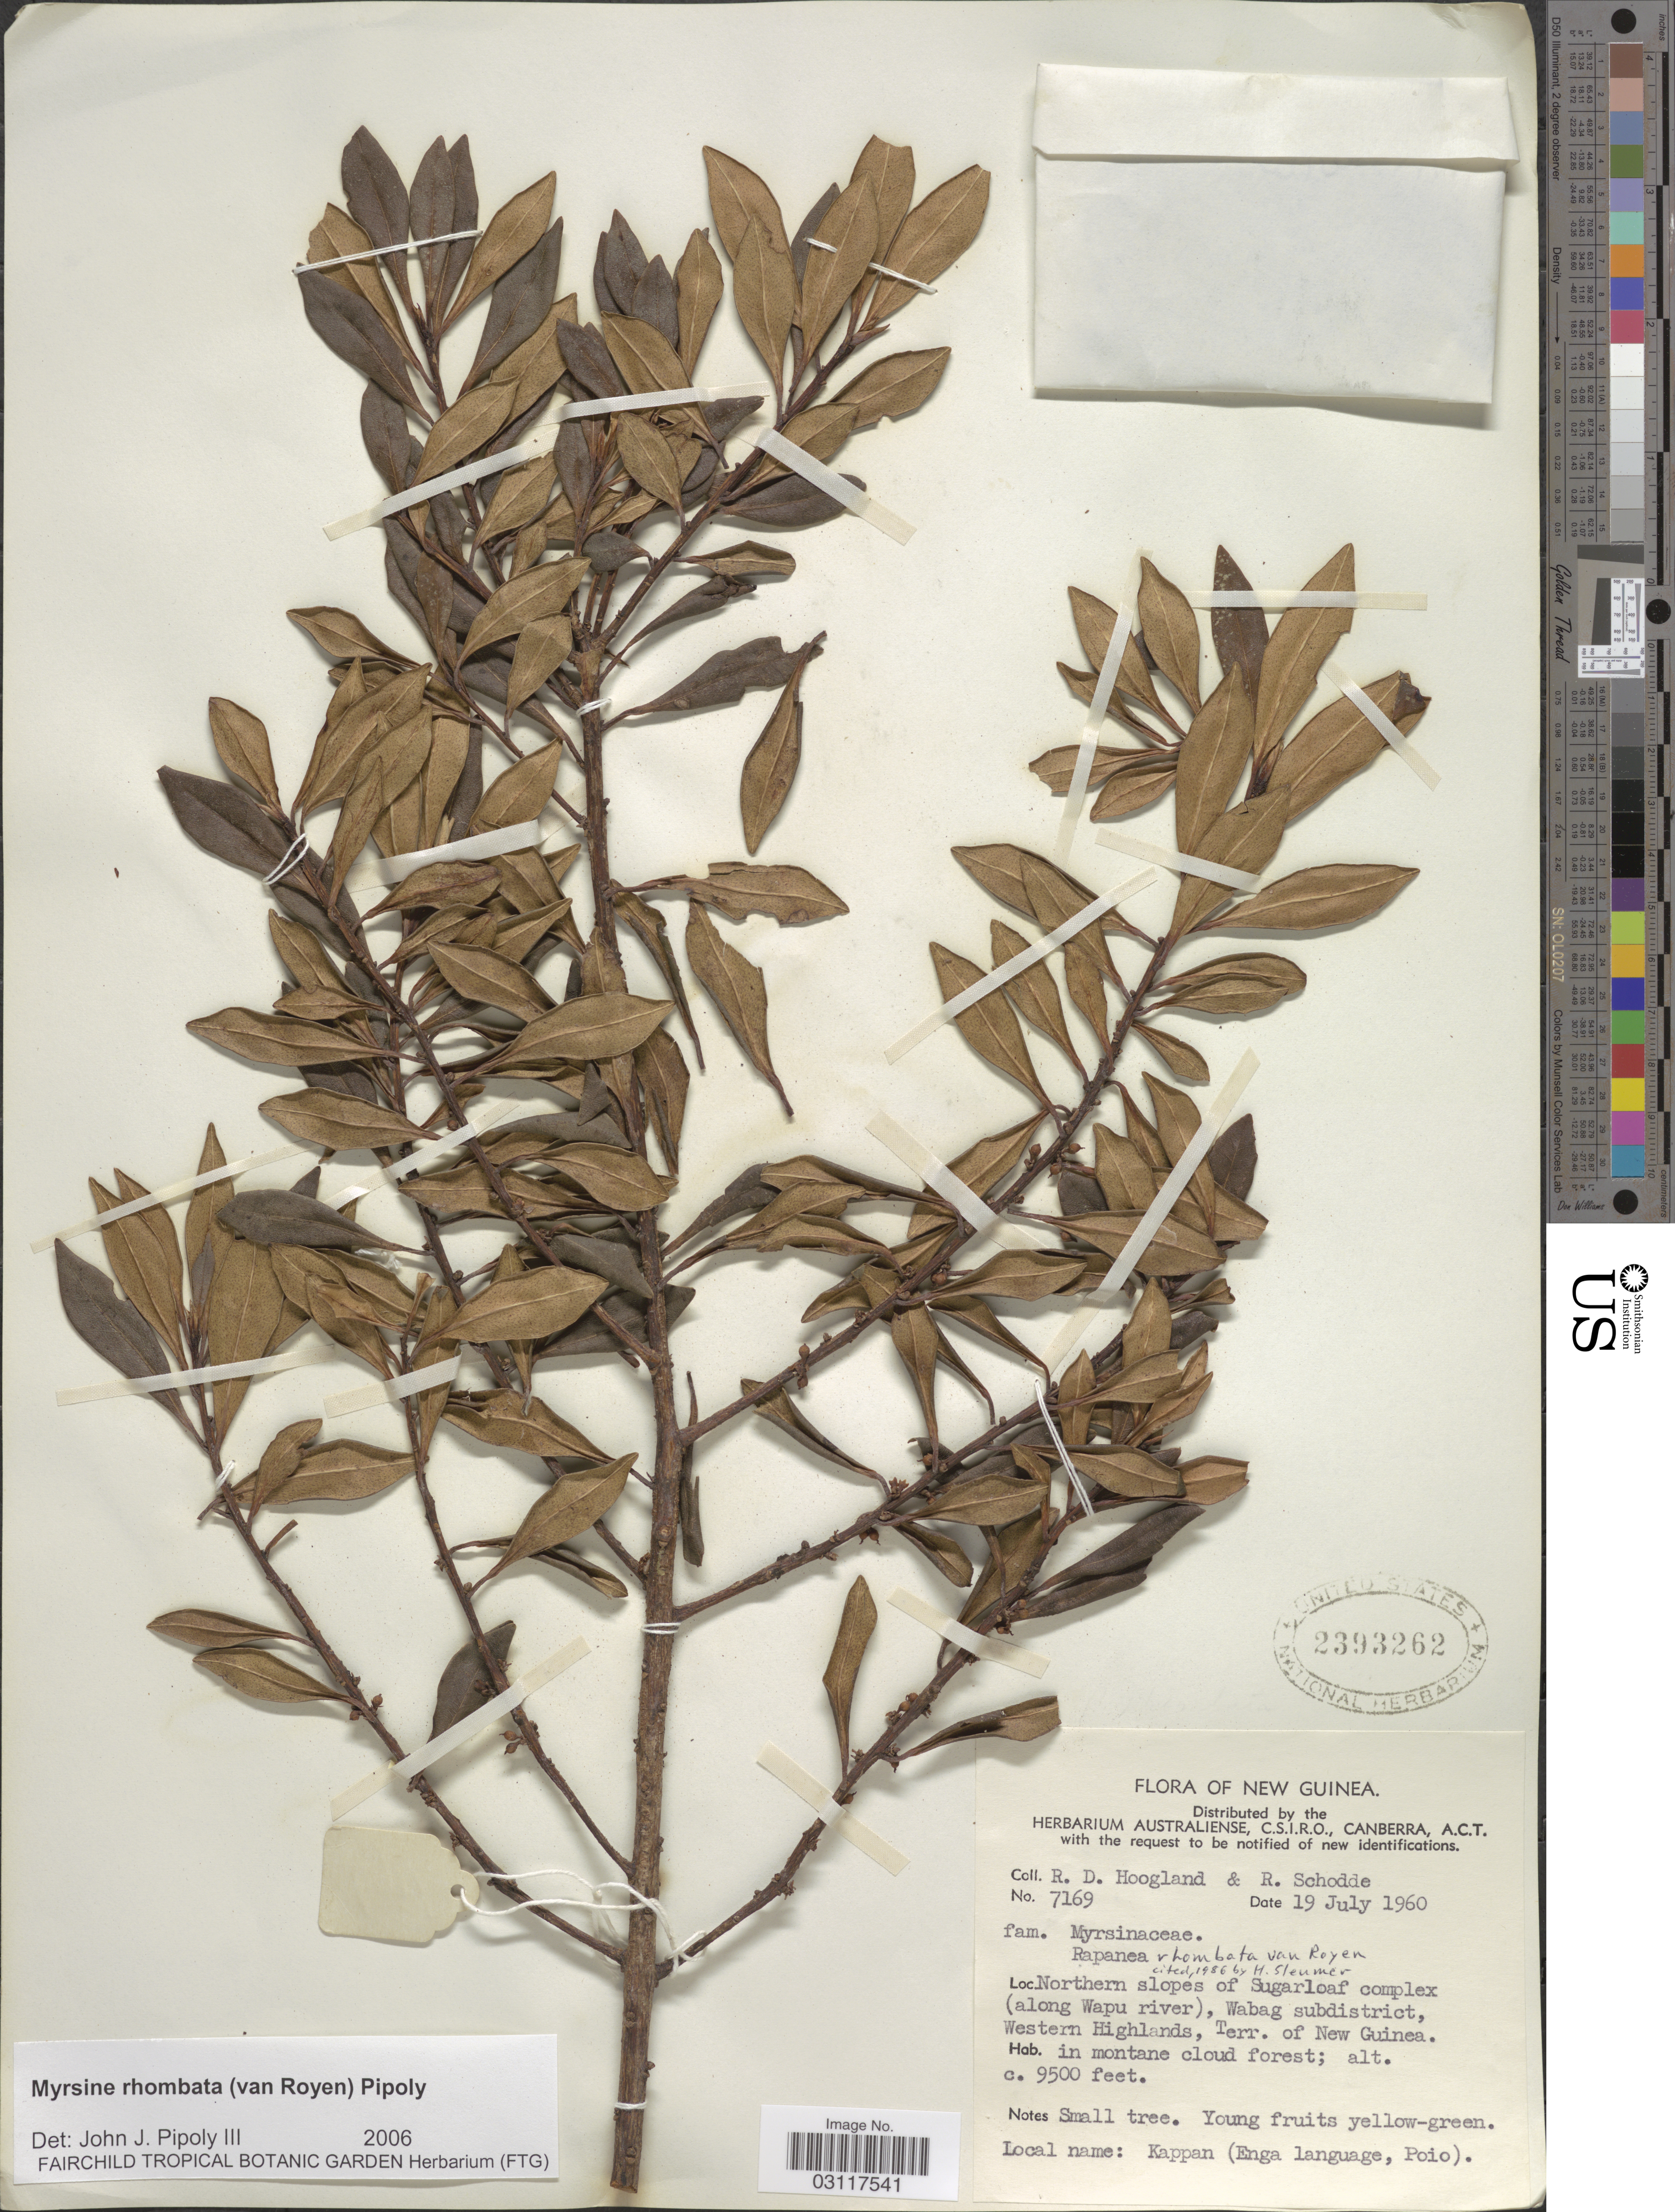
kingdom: Plantae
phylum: Tracheophyta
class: Magnoliopsida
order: Ericales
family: Primulaceae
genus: Myrsine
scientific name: Myrsine rhombata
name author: (P. Royen) Pipoly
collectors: R. D. Hoogland & R. Schodde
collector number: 7169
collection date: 1960-07-19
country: Papua New Guinea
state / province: Western Highlands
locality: Northern slopes of Sugarloaf complex (along Wapu river), Wabag subdistrict, Western Highlands, Terr. of New Guinea.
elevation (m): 2896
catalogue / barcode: US 2393262